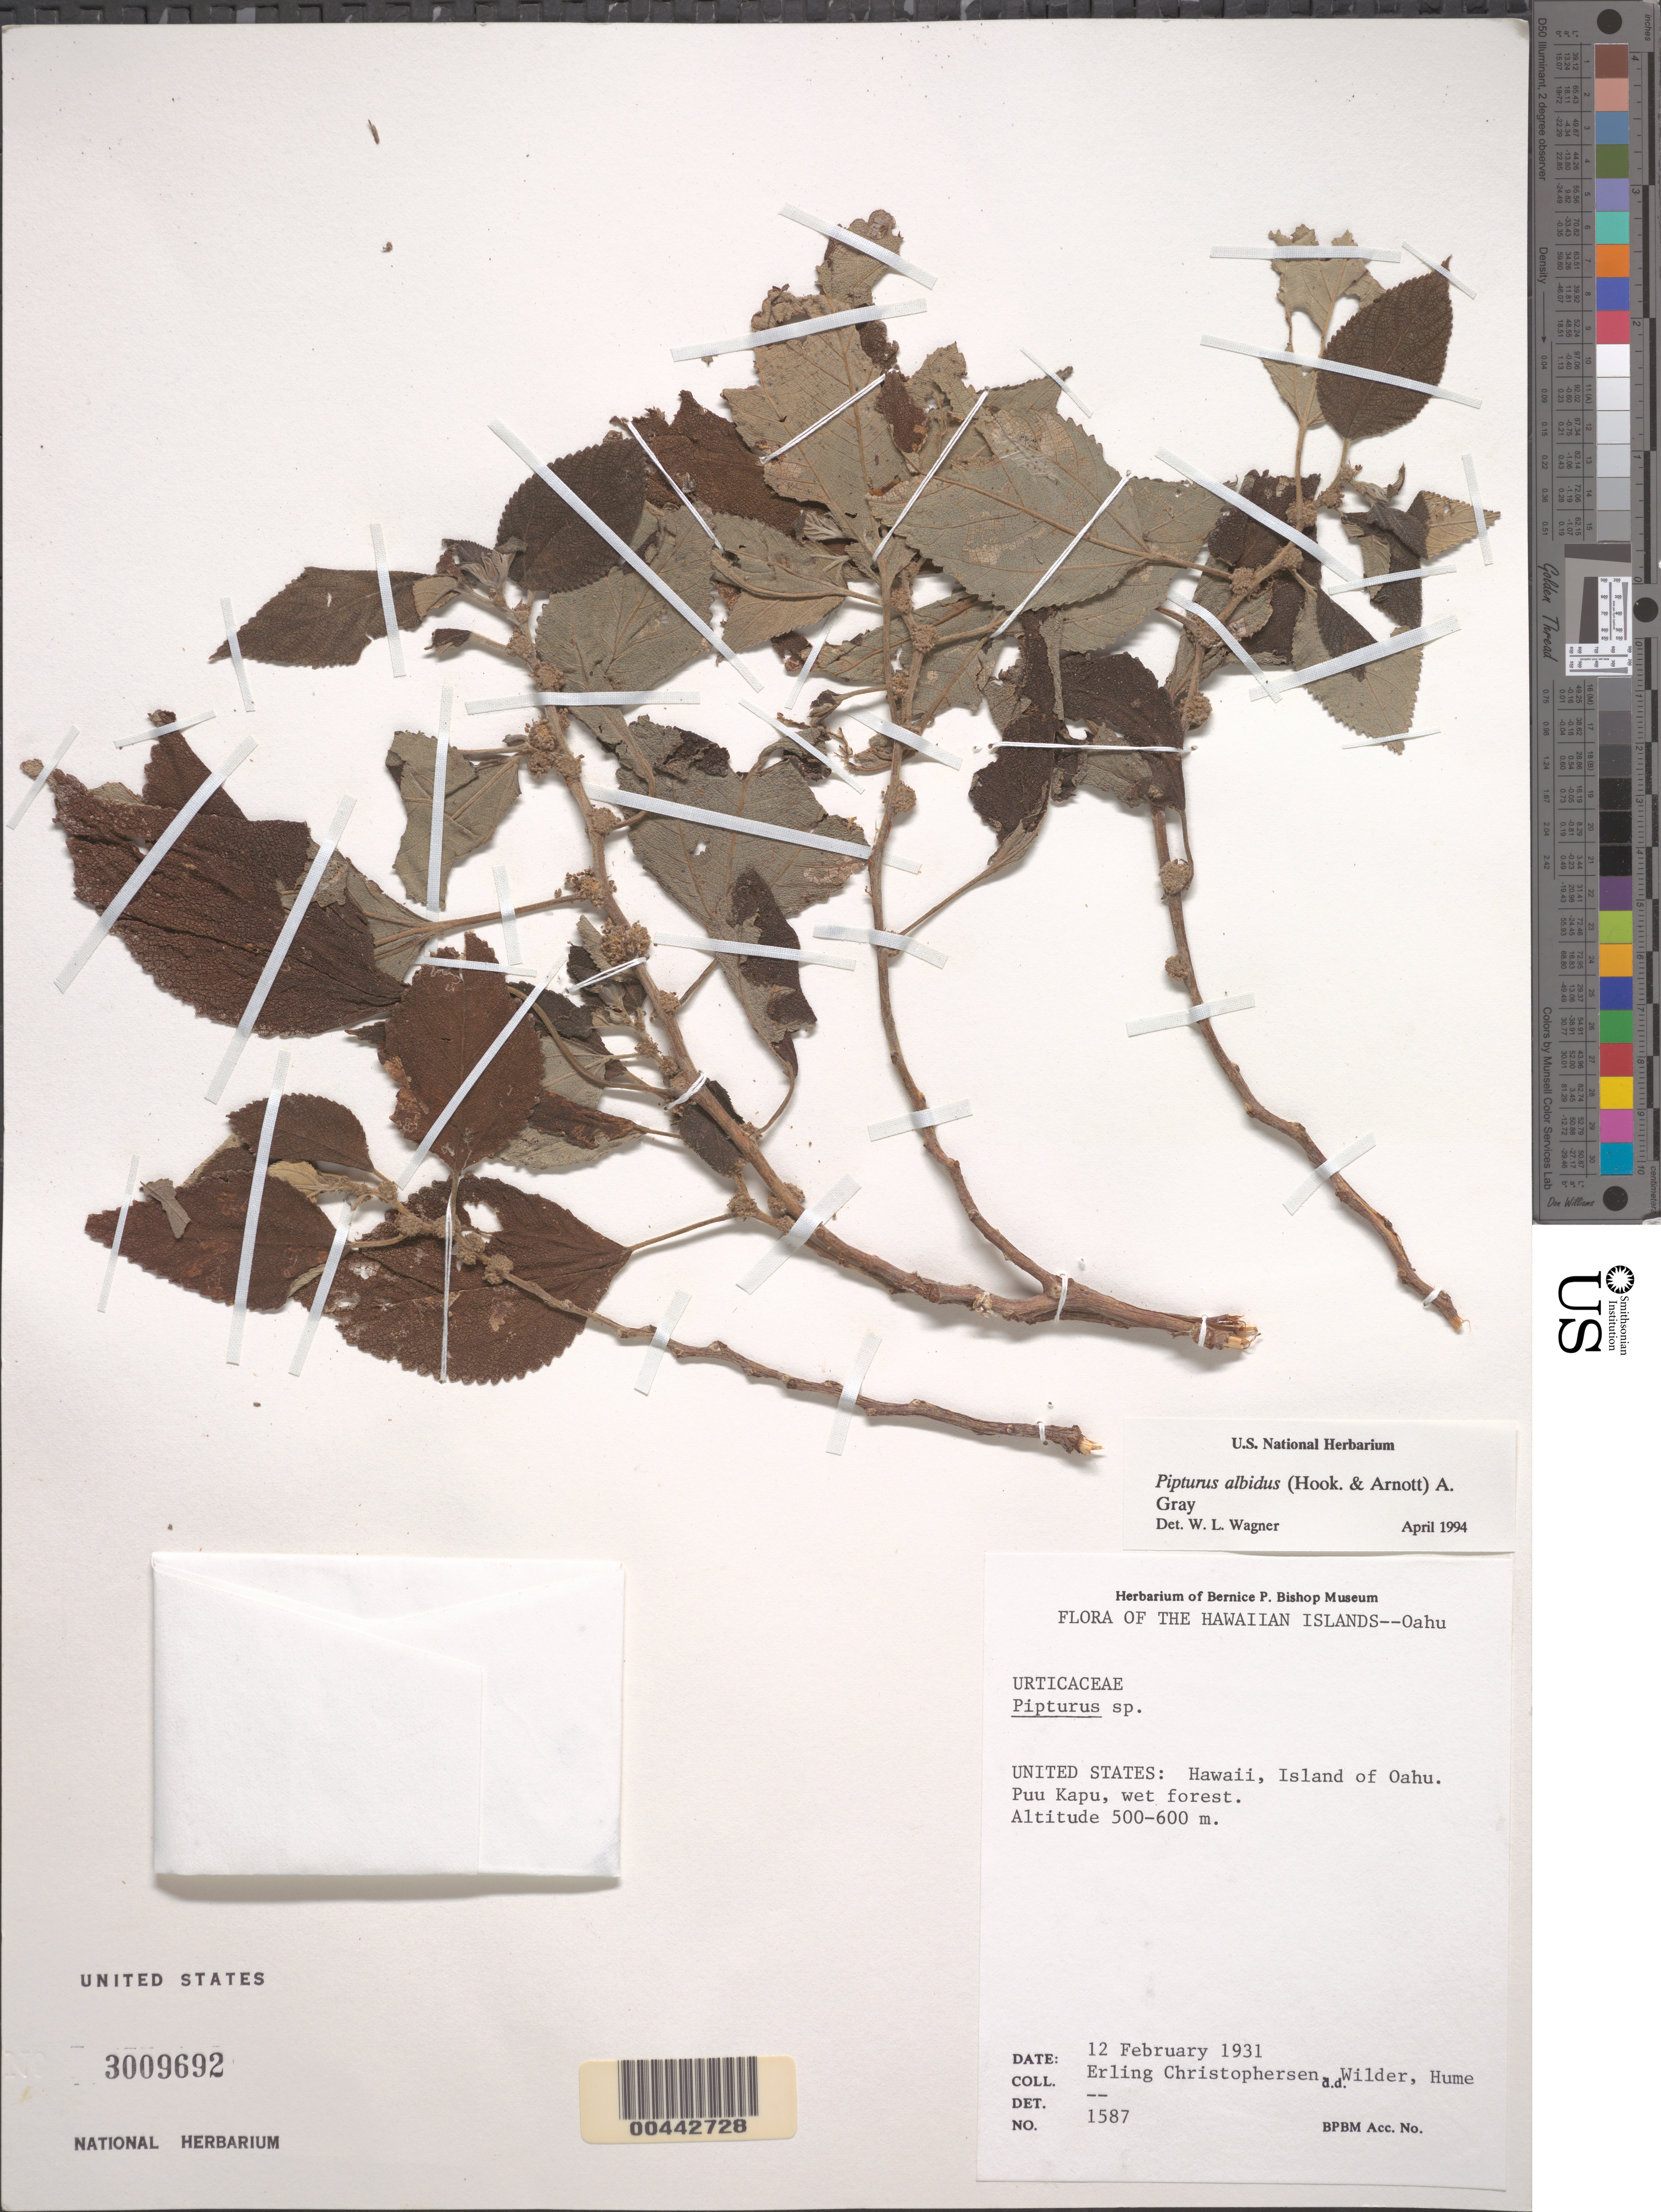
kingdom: Plantae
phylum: Tracheophyta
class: Magnoliopsida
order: Rosales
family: Urticaceae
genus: Pipturus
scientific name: Pipturus albidus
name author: (Hook. & Arn.) A. Gray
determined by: Wagner, W. L., (BOT), Smithsonian Institution - National Museum of Natural History (UNITED STATES)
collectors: E. Christophersen, G. Wilder & E. Hume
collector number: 1587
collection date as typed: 12 Feb 1931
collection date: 1931-02-12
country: United States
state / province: Hawaii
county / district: Hawaii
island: Hawaii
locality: Puu Kapu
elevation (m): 500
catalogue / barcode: US 3009692